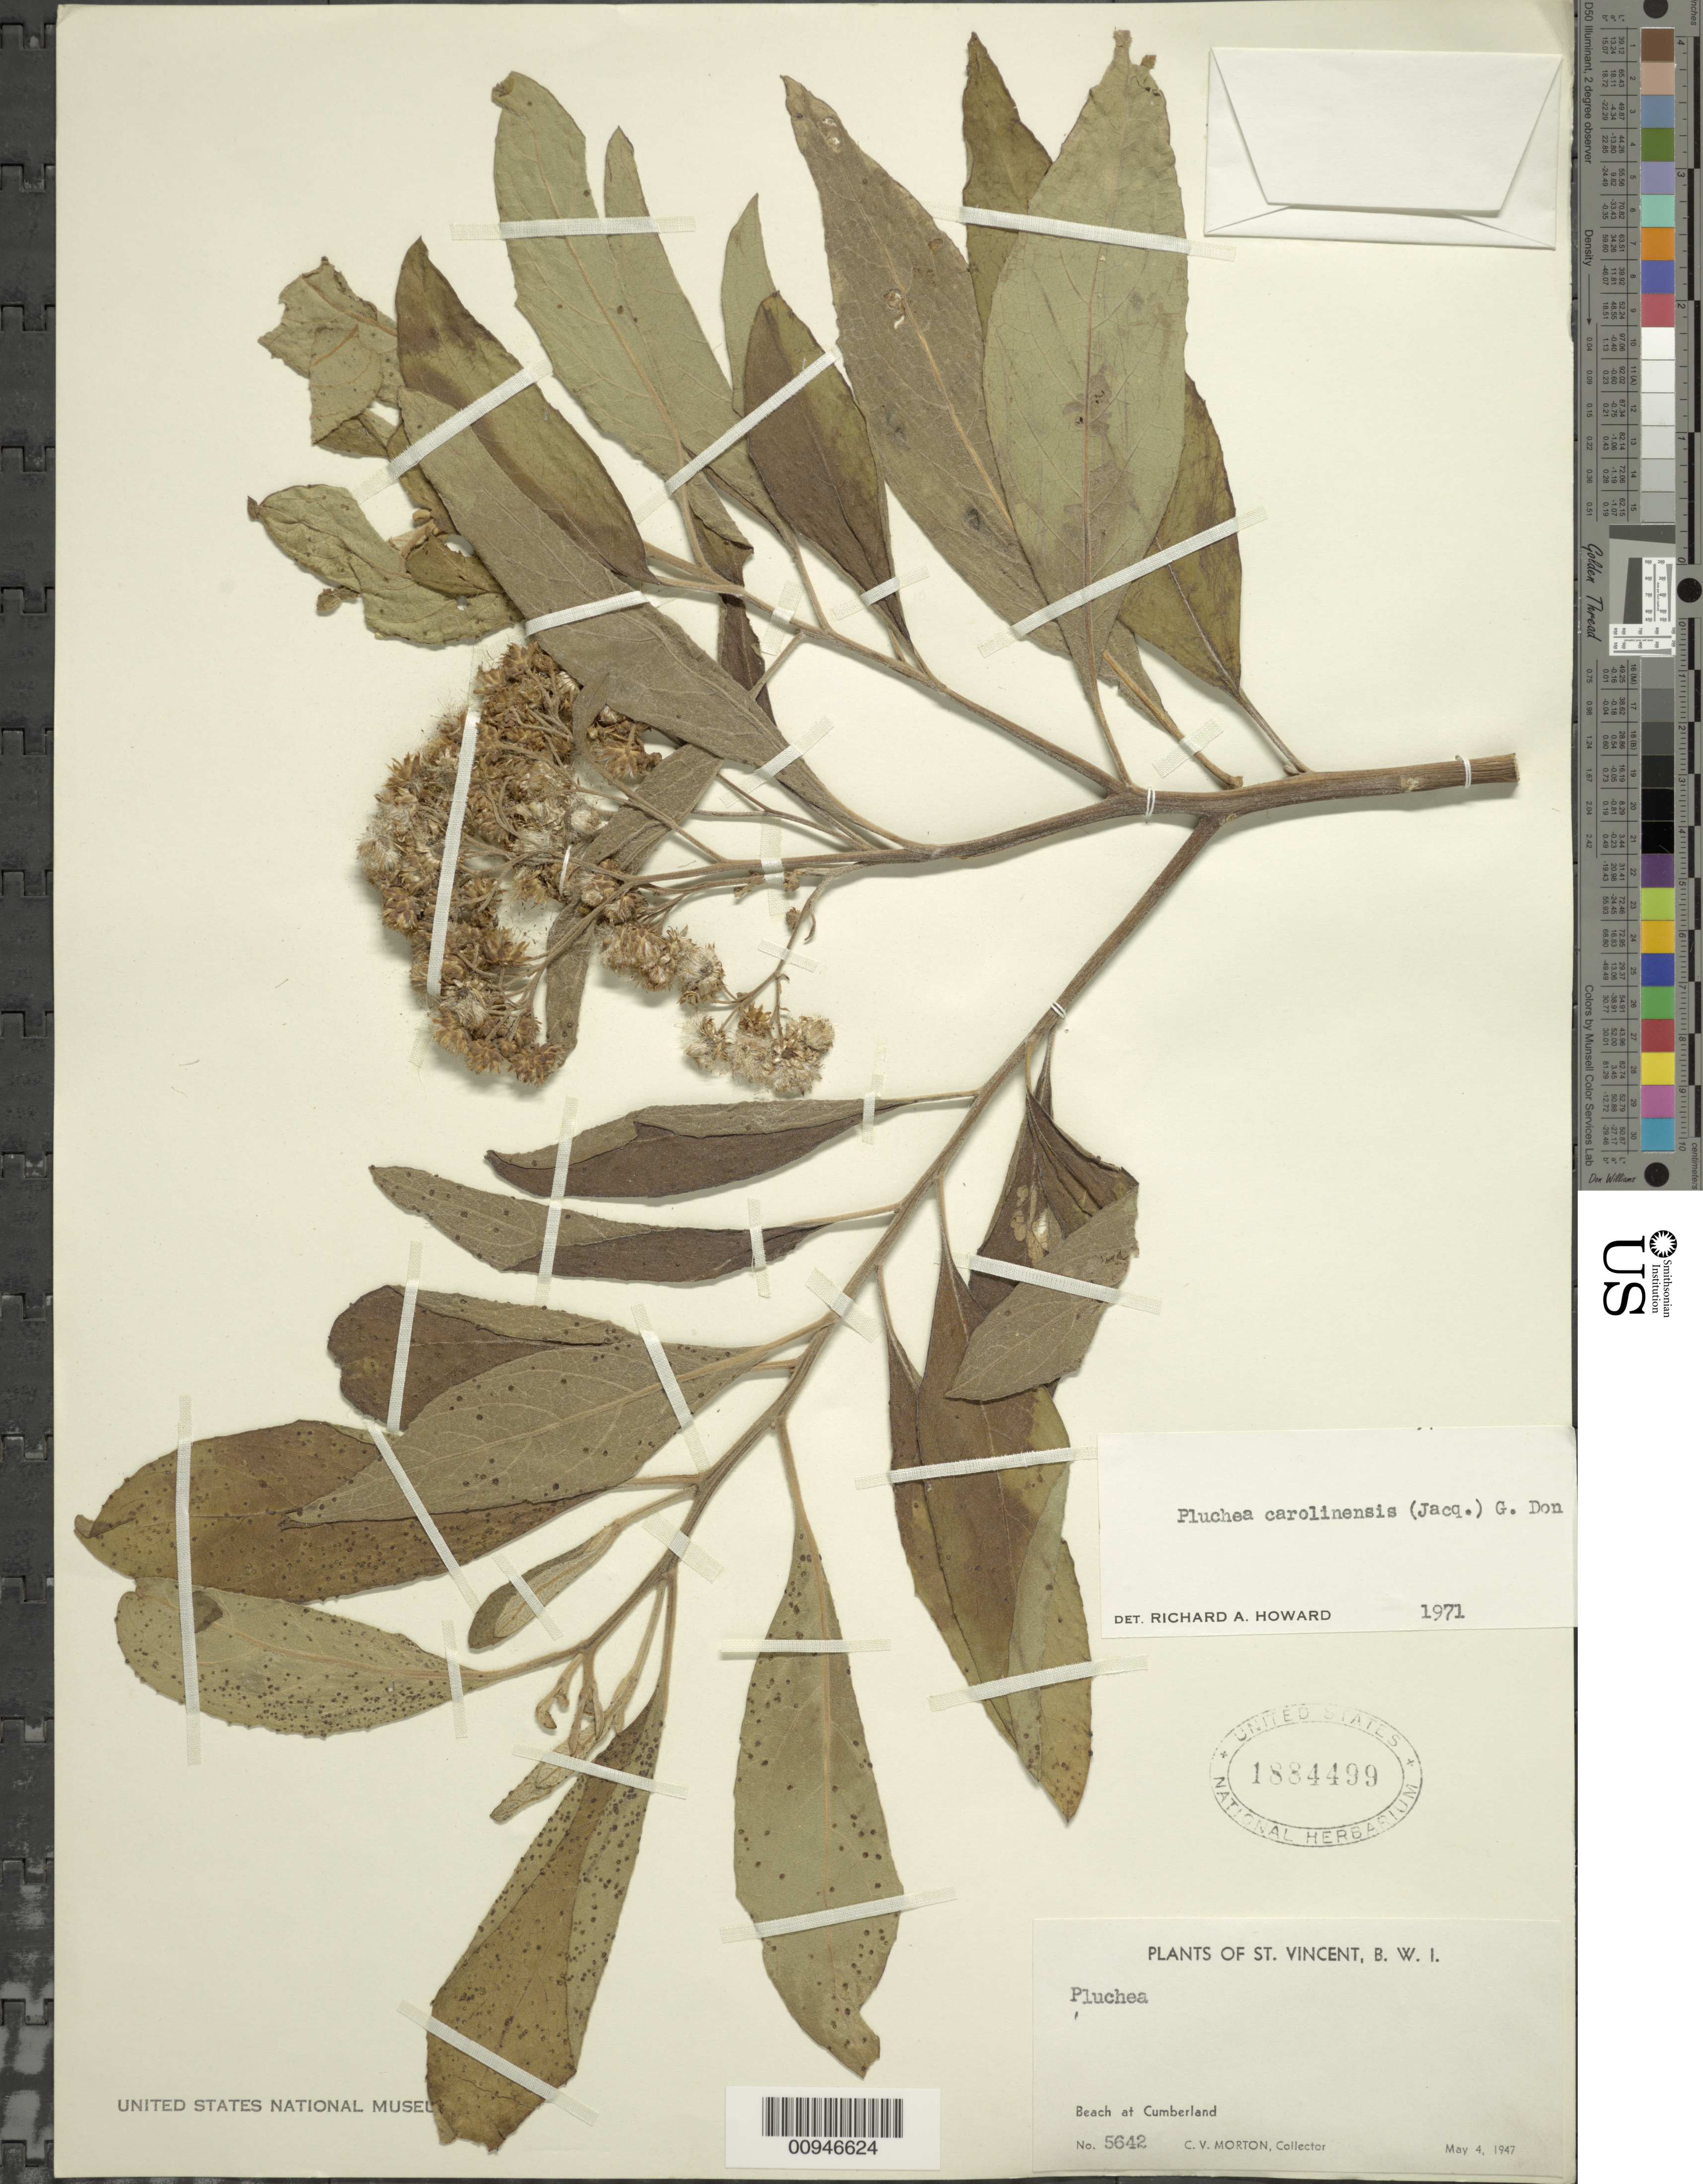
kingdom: Plantae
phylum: Tracheophyta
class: Magnoliopsida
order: Asterales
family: Asteraceae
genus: Pluchea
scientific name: Pluchea carolinensis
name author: (Jacq.) D. Don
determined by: Howard, R. A.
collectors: C. V. Morton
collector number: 5642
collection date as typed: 04 May 1947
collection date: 1947-05-04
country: St. Vincent - Grenadines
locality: Cumberland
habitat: Beach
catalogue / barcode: US 1884499